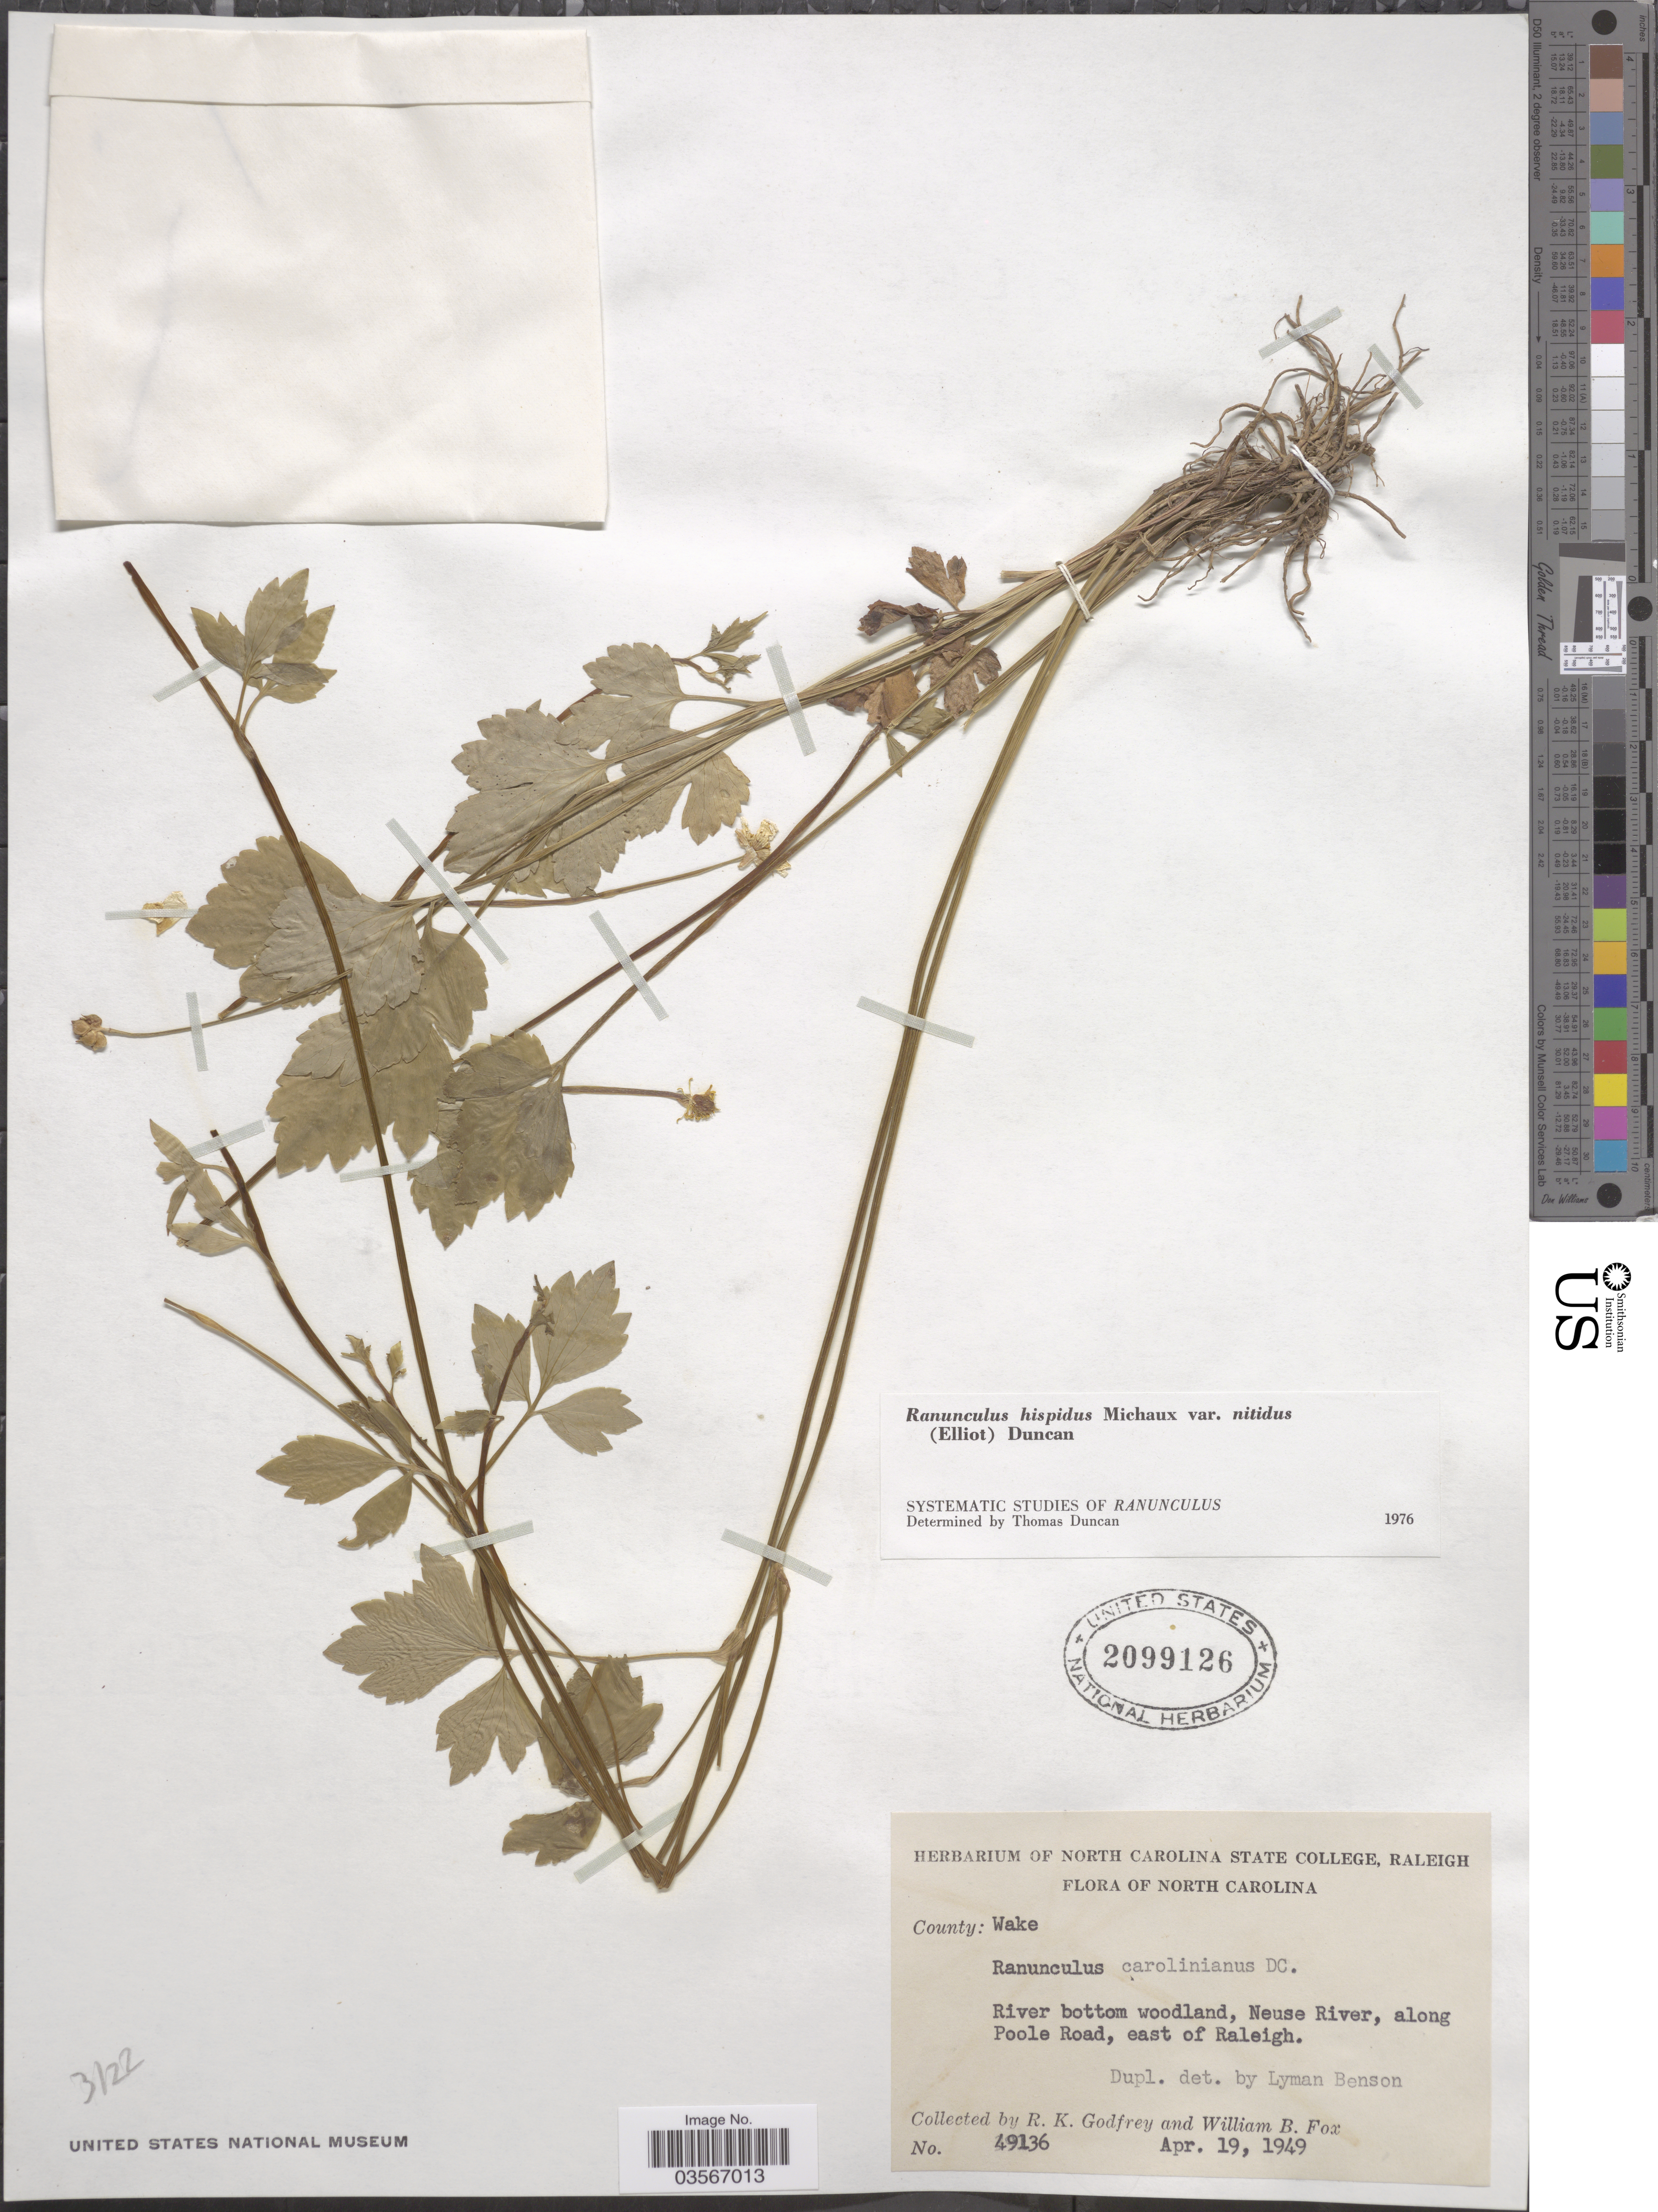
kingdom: Plantae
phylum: Tracheophyta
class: Magnoliopsida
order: Ranunculales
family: Ranunculaceae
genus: Ranunculus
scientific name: Ranunculus hispidus var. nitidus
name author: (Chapm.) T. Duncan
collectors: R. K. Godfrey & W. B. Fox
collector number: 49136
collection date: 1949-04-19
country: United States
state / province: North Carolina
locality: River bottom woodland, Neuse River, along Poole Road, east of Raleigh.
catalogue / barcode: US 2099126